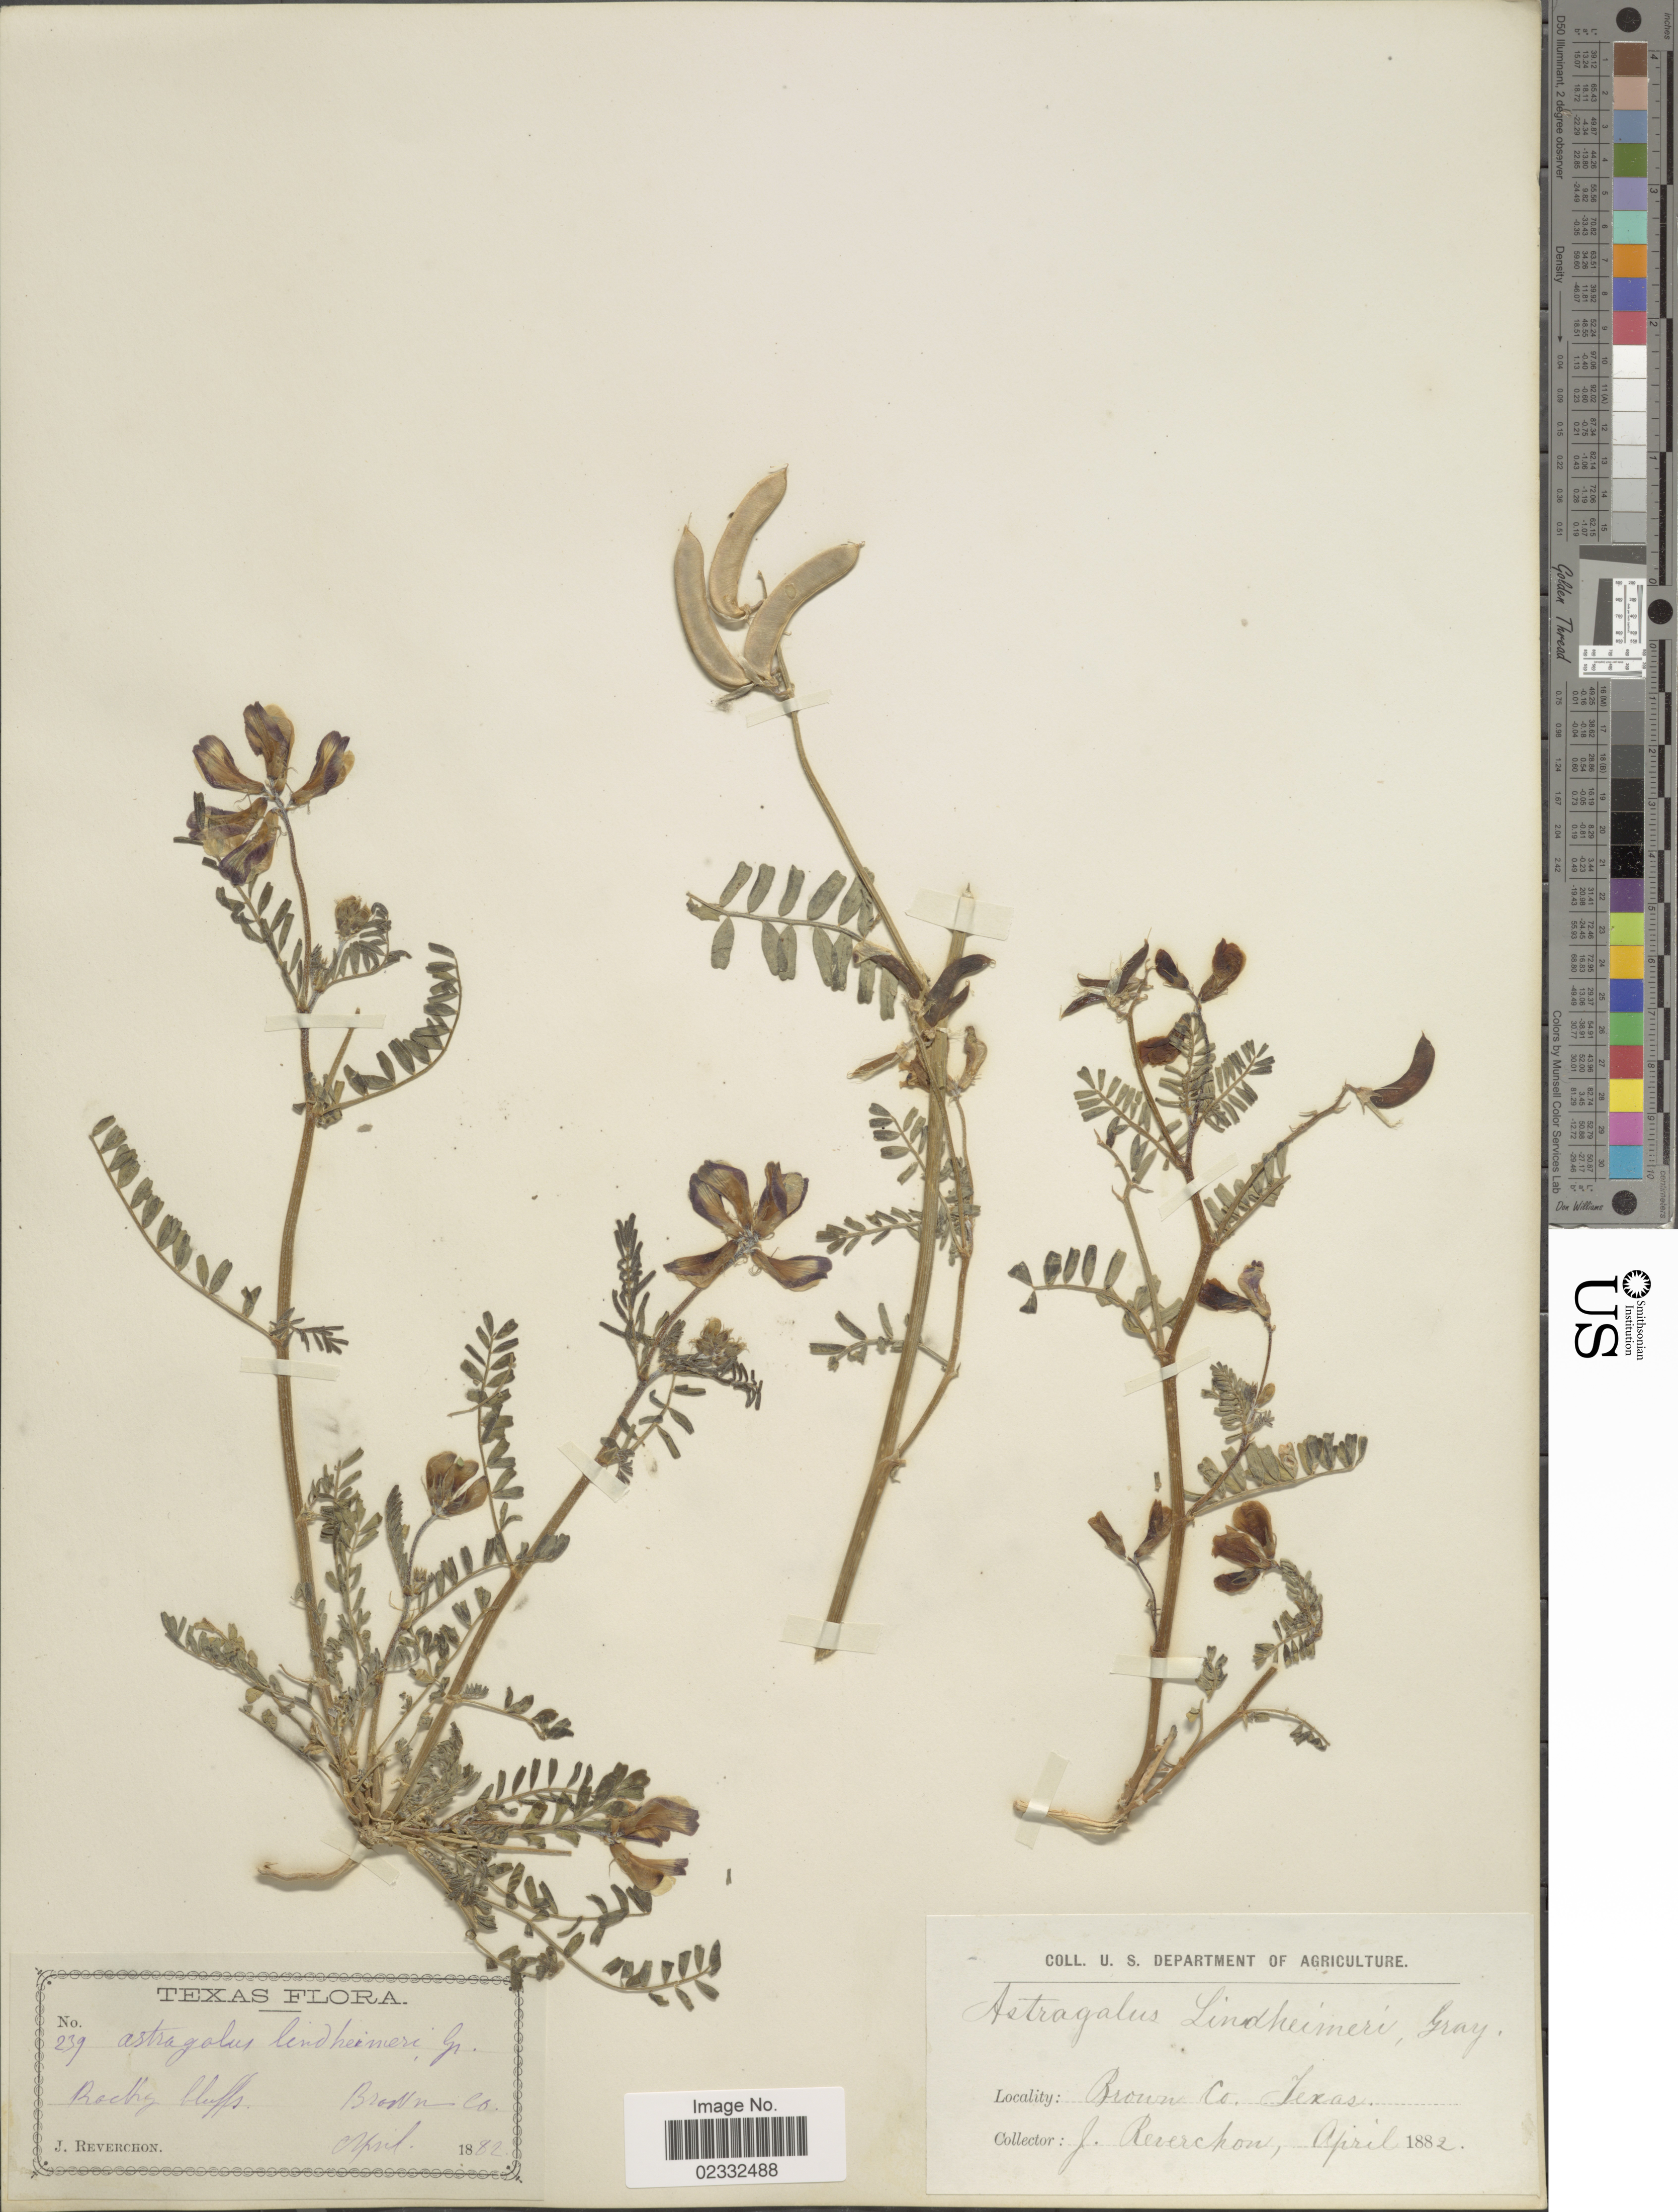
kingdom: Plantae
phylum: Tracheophyta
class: Magnoliopsida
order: Fabales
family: Fabaceae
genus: Astragalus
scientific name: Astragalus lindheimeri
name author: Engelm. ex A. Gray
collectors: J. Reverchon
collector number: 239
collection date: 1882-04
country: United States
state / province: Texas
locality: Brown Co.